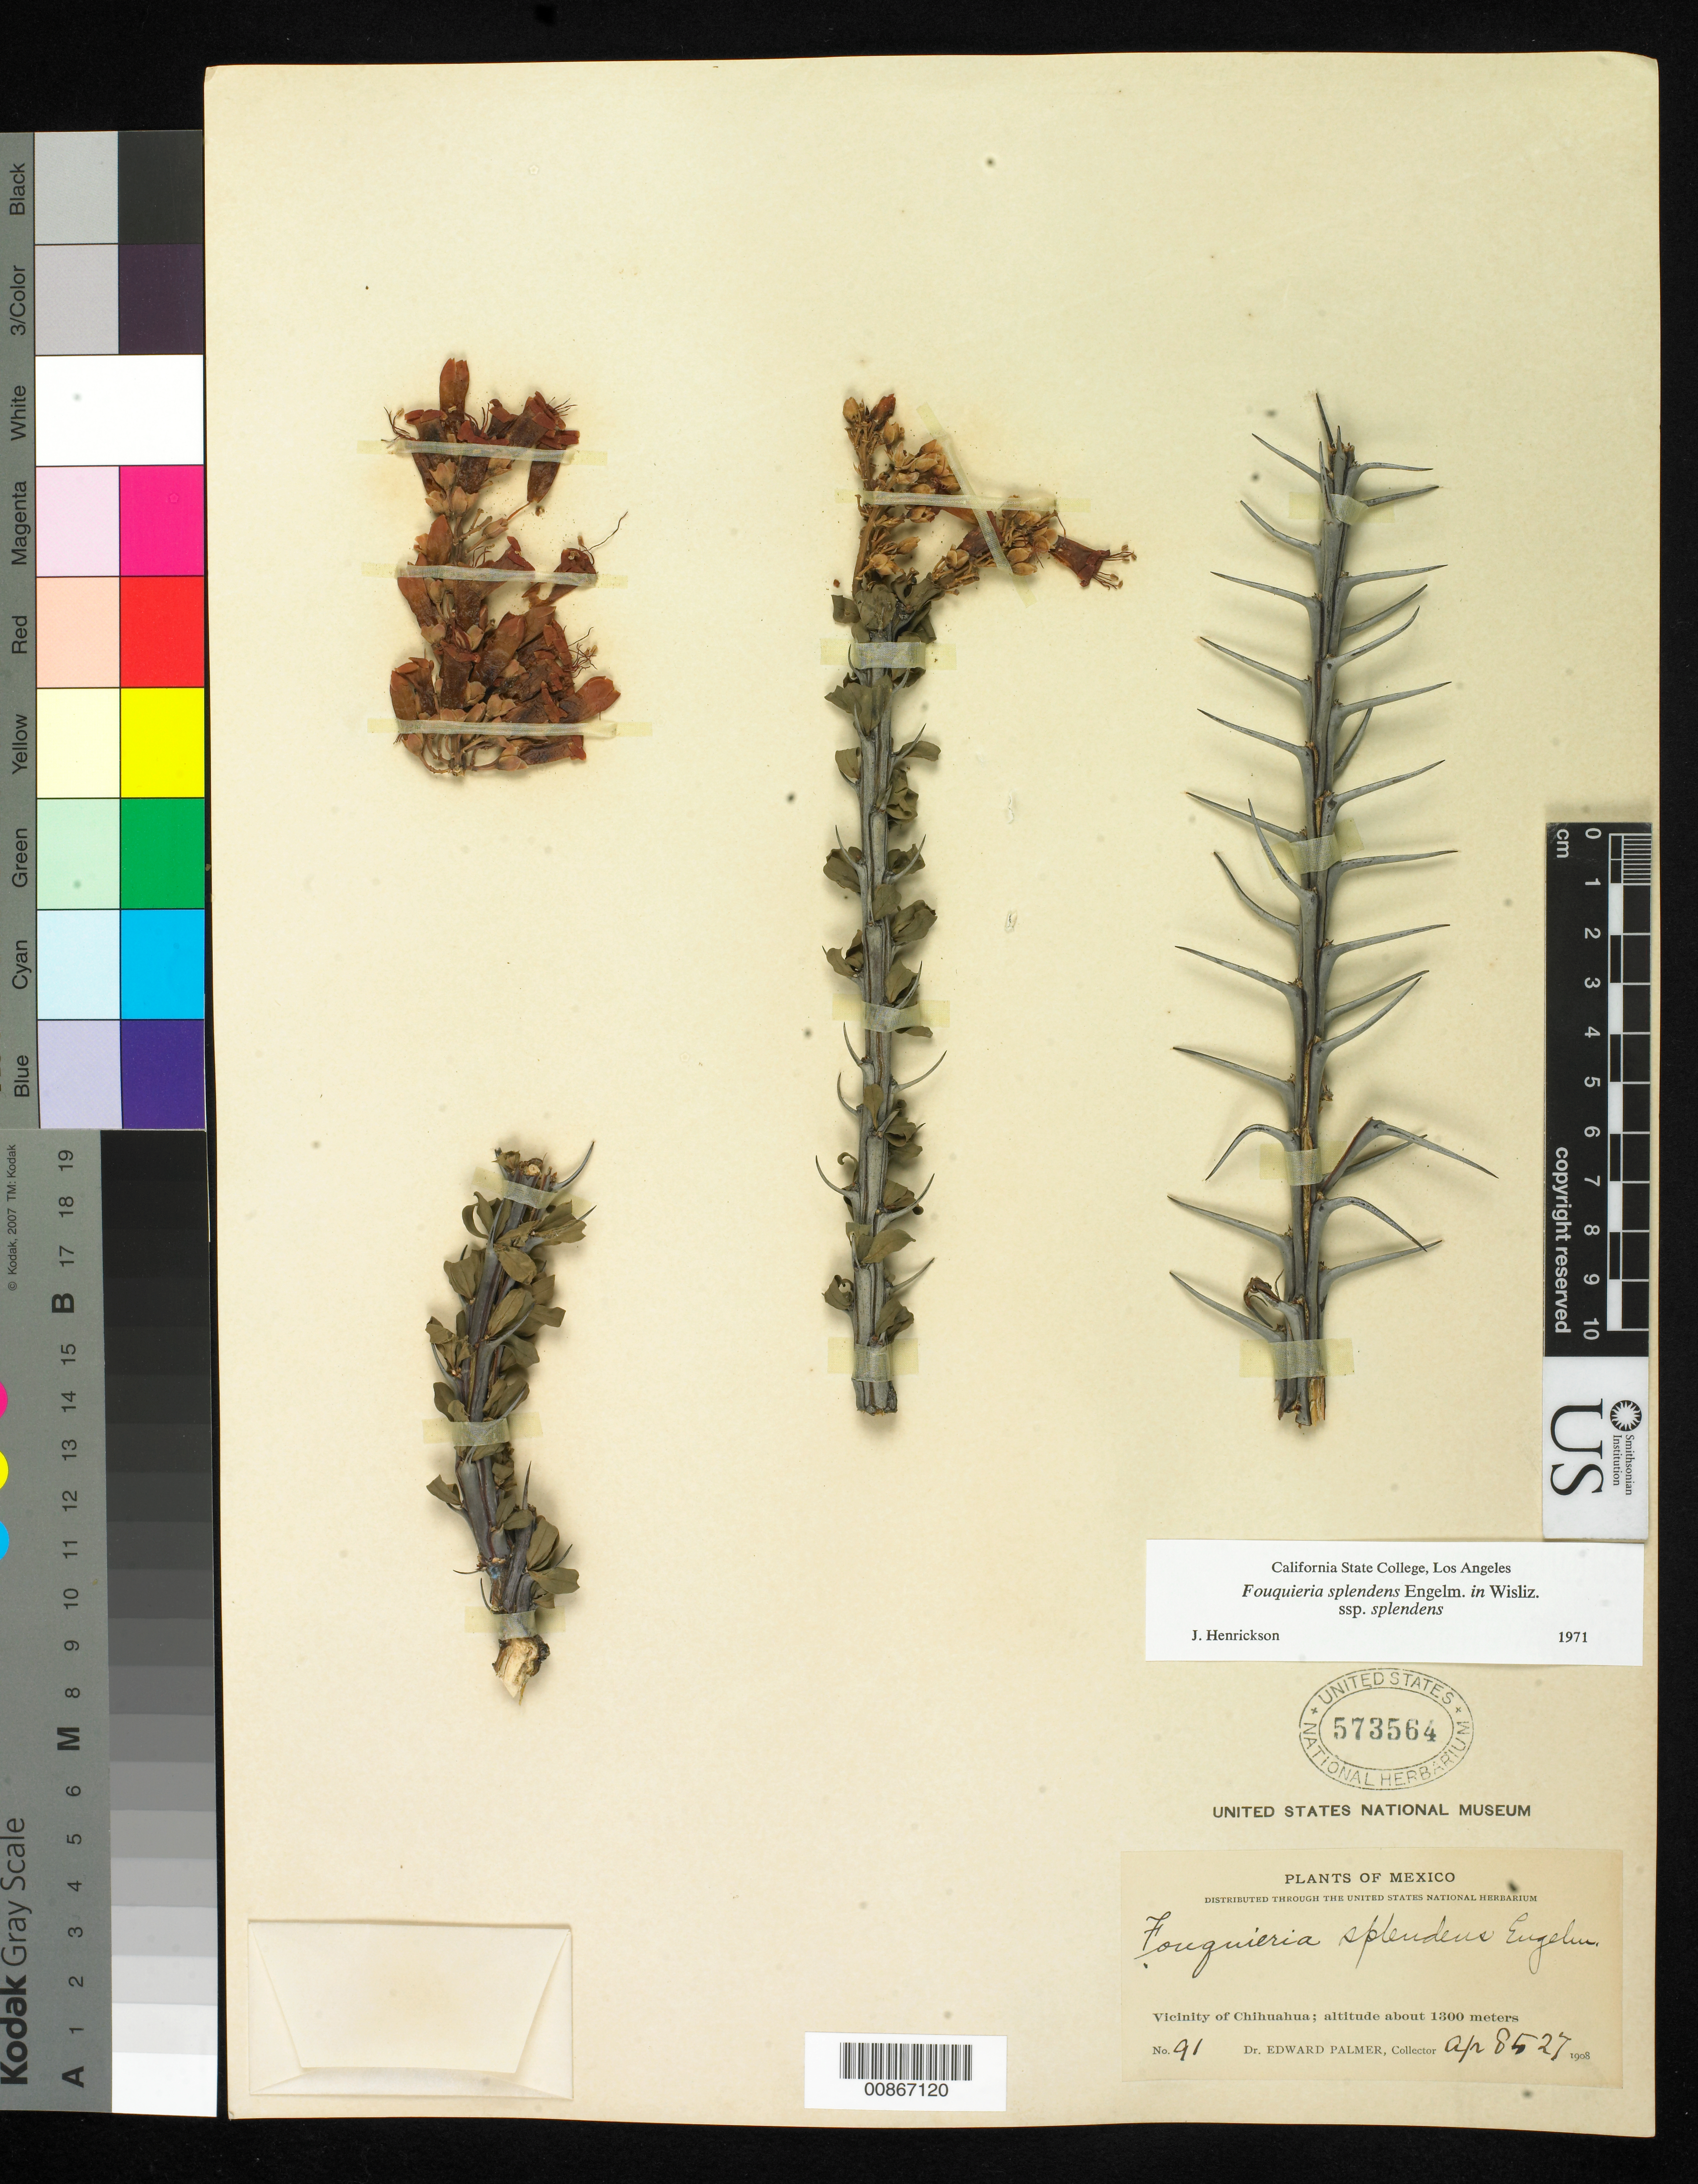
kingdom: Plantae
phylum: Tracheophyta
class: Magnoliopsida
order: Ericales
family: Fouquieriaceae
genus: Fouquieria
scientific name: Fouquieria splendens subsp. splendens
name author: Engelm.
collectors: E. Palmer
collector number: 91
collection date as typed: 08 Apr 1908 to 27 Apr 1908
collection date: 1908-04-08/1908-04-27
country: Mexico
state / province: Chihuahua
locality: Vicinity of Chihuahua.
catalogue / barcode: US 573564